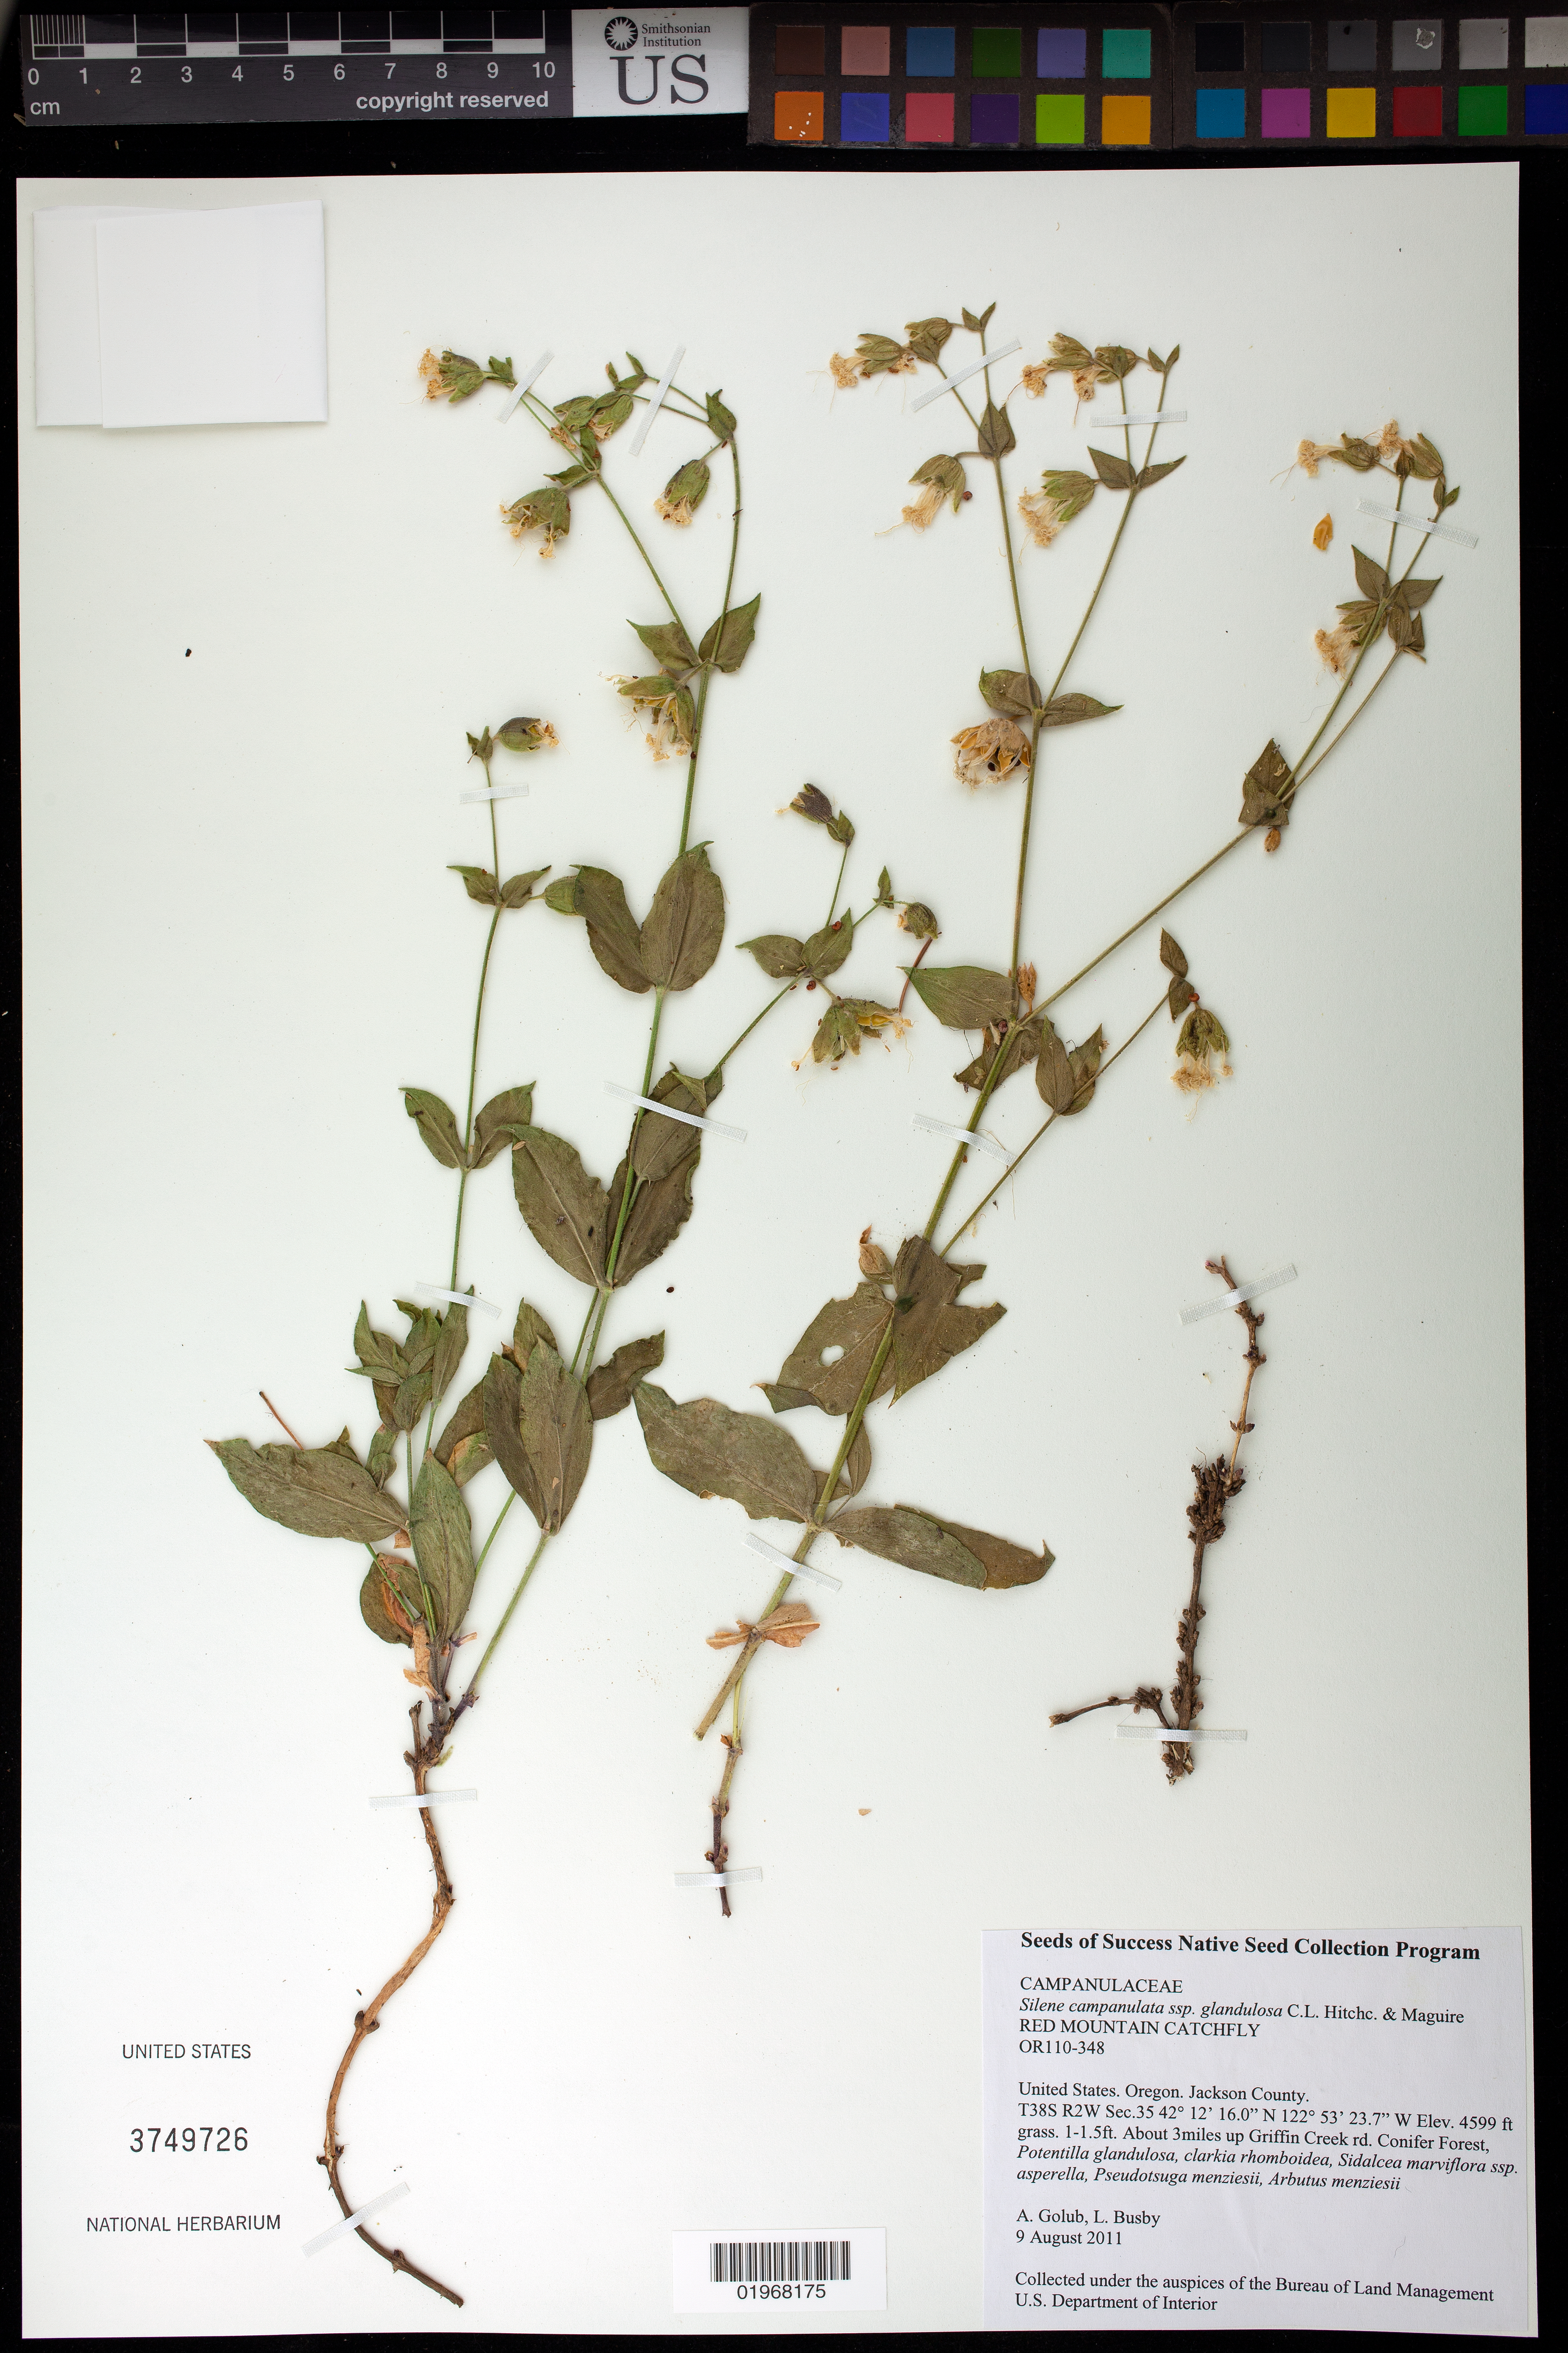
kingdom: Plantae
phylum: Tracheophyta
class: Magnoliopsida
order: Caryophyllales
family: Caryophyllaceae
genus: Silene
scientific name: Silene campanulata subsp. glandulosa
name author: C.L. Hitchc. & Maguire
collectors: A. Golub & L. Busby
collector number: OR110-348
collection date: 2011-08-09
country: United States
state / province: Oregon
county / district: Jackson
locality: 3 mi. up Griffin Creek rd. T38S R2W Sec 35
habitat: Conifer forest. With Potentilla grandulosa, Pseudotsuga menziesii, Arbutus menziesii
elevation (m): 1402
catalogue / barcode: US 3749726